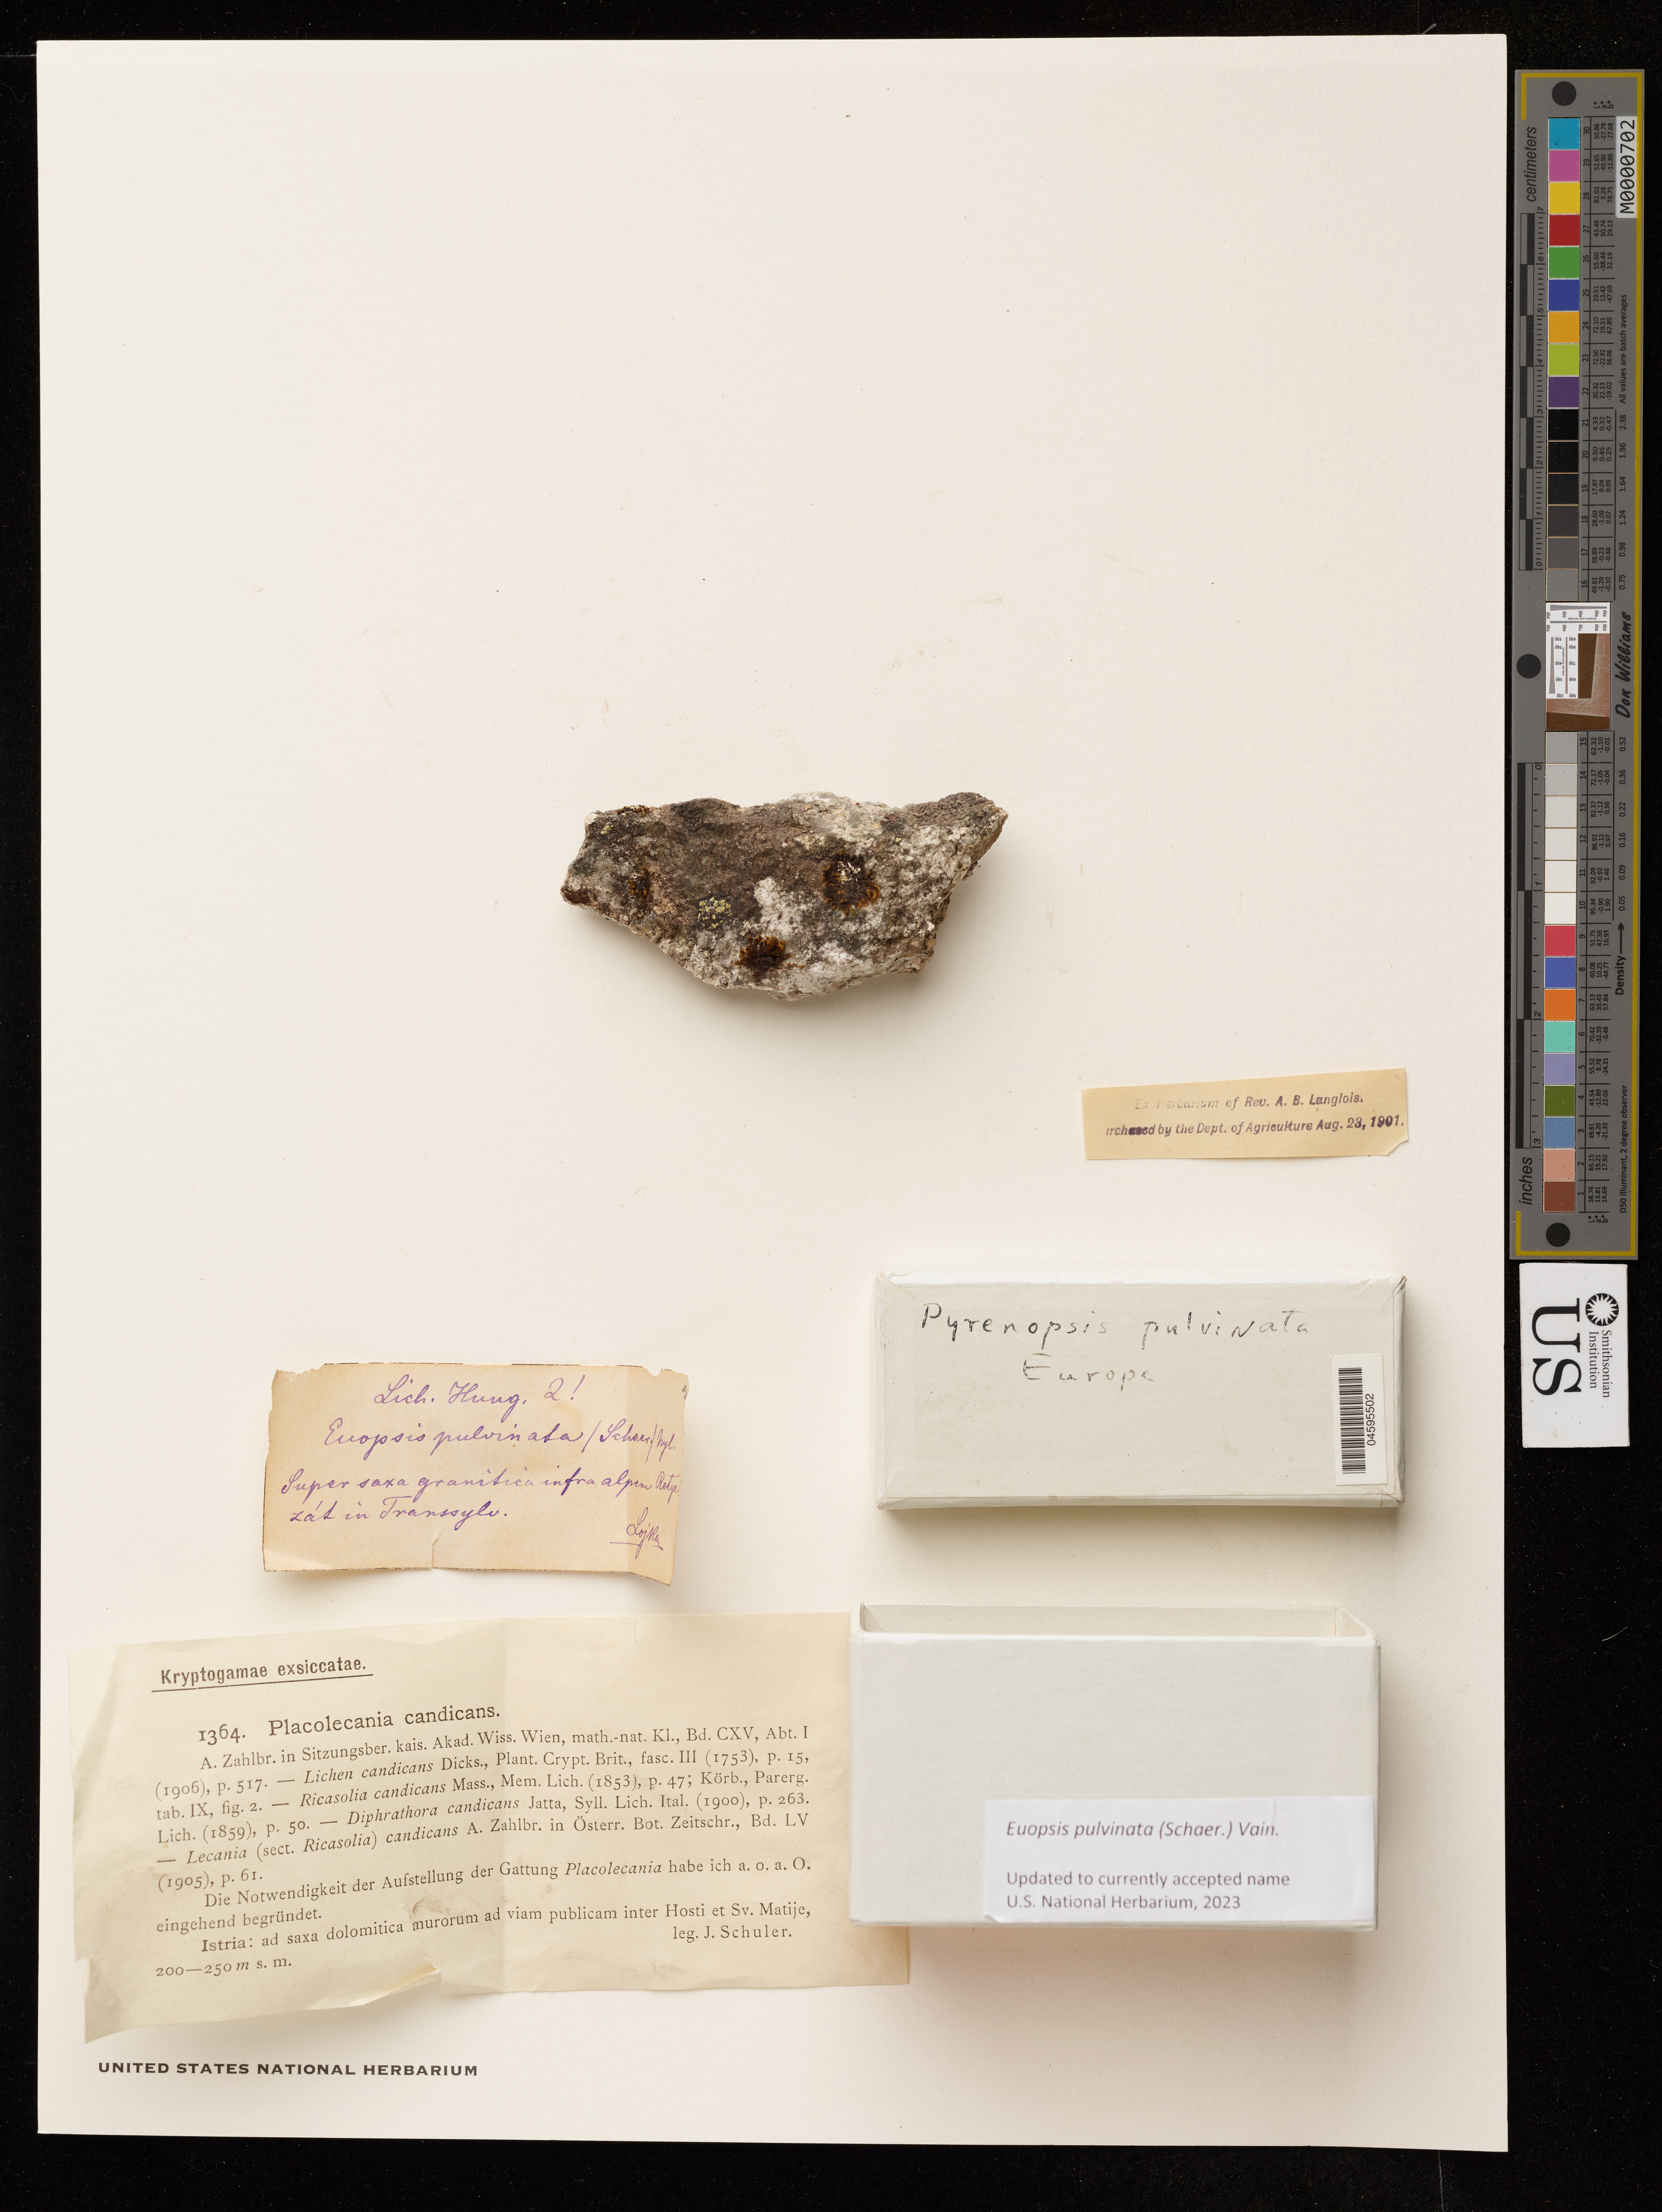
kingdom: Fungi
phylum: Ascomycota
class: Lichinomycetes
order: Lichinales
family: Lichinaceae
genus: Euopsis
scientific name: Euopsis pulvinata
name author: (Schaer.) Vain.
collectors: Lojka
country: Romania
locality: Super saxa granitica montis Retyezát in Transsylv.